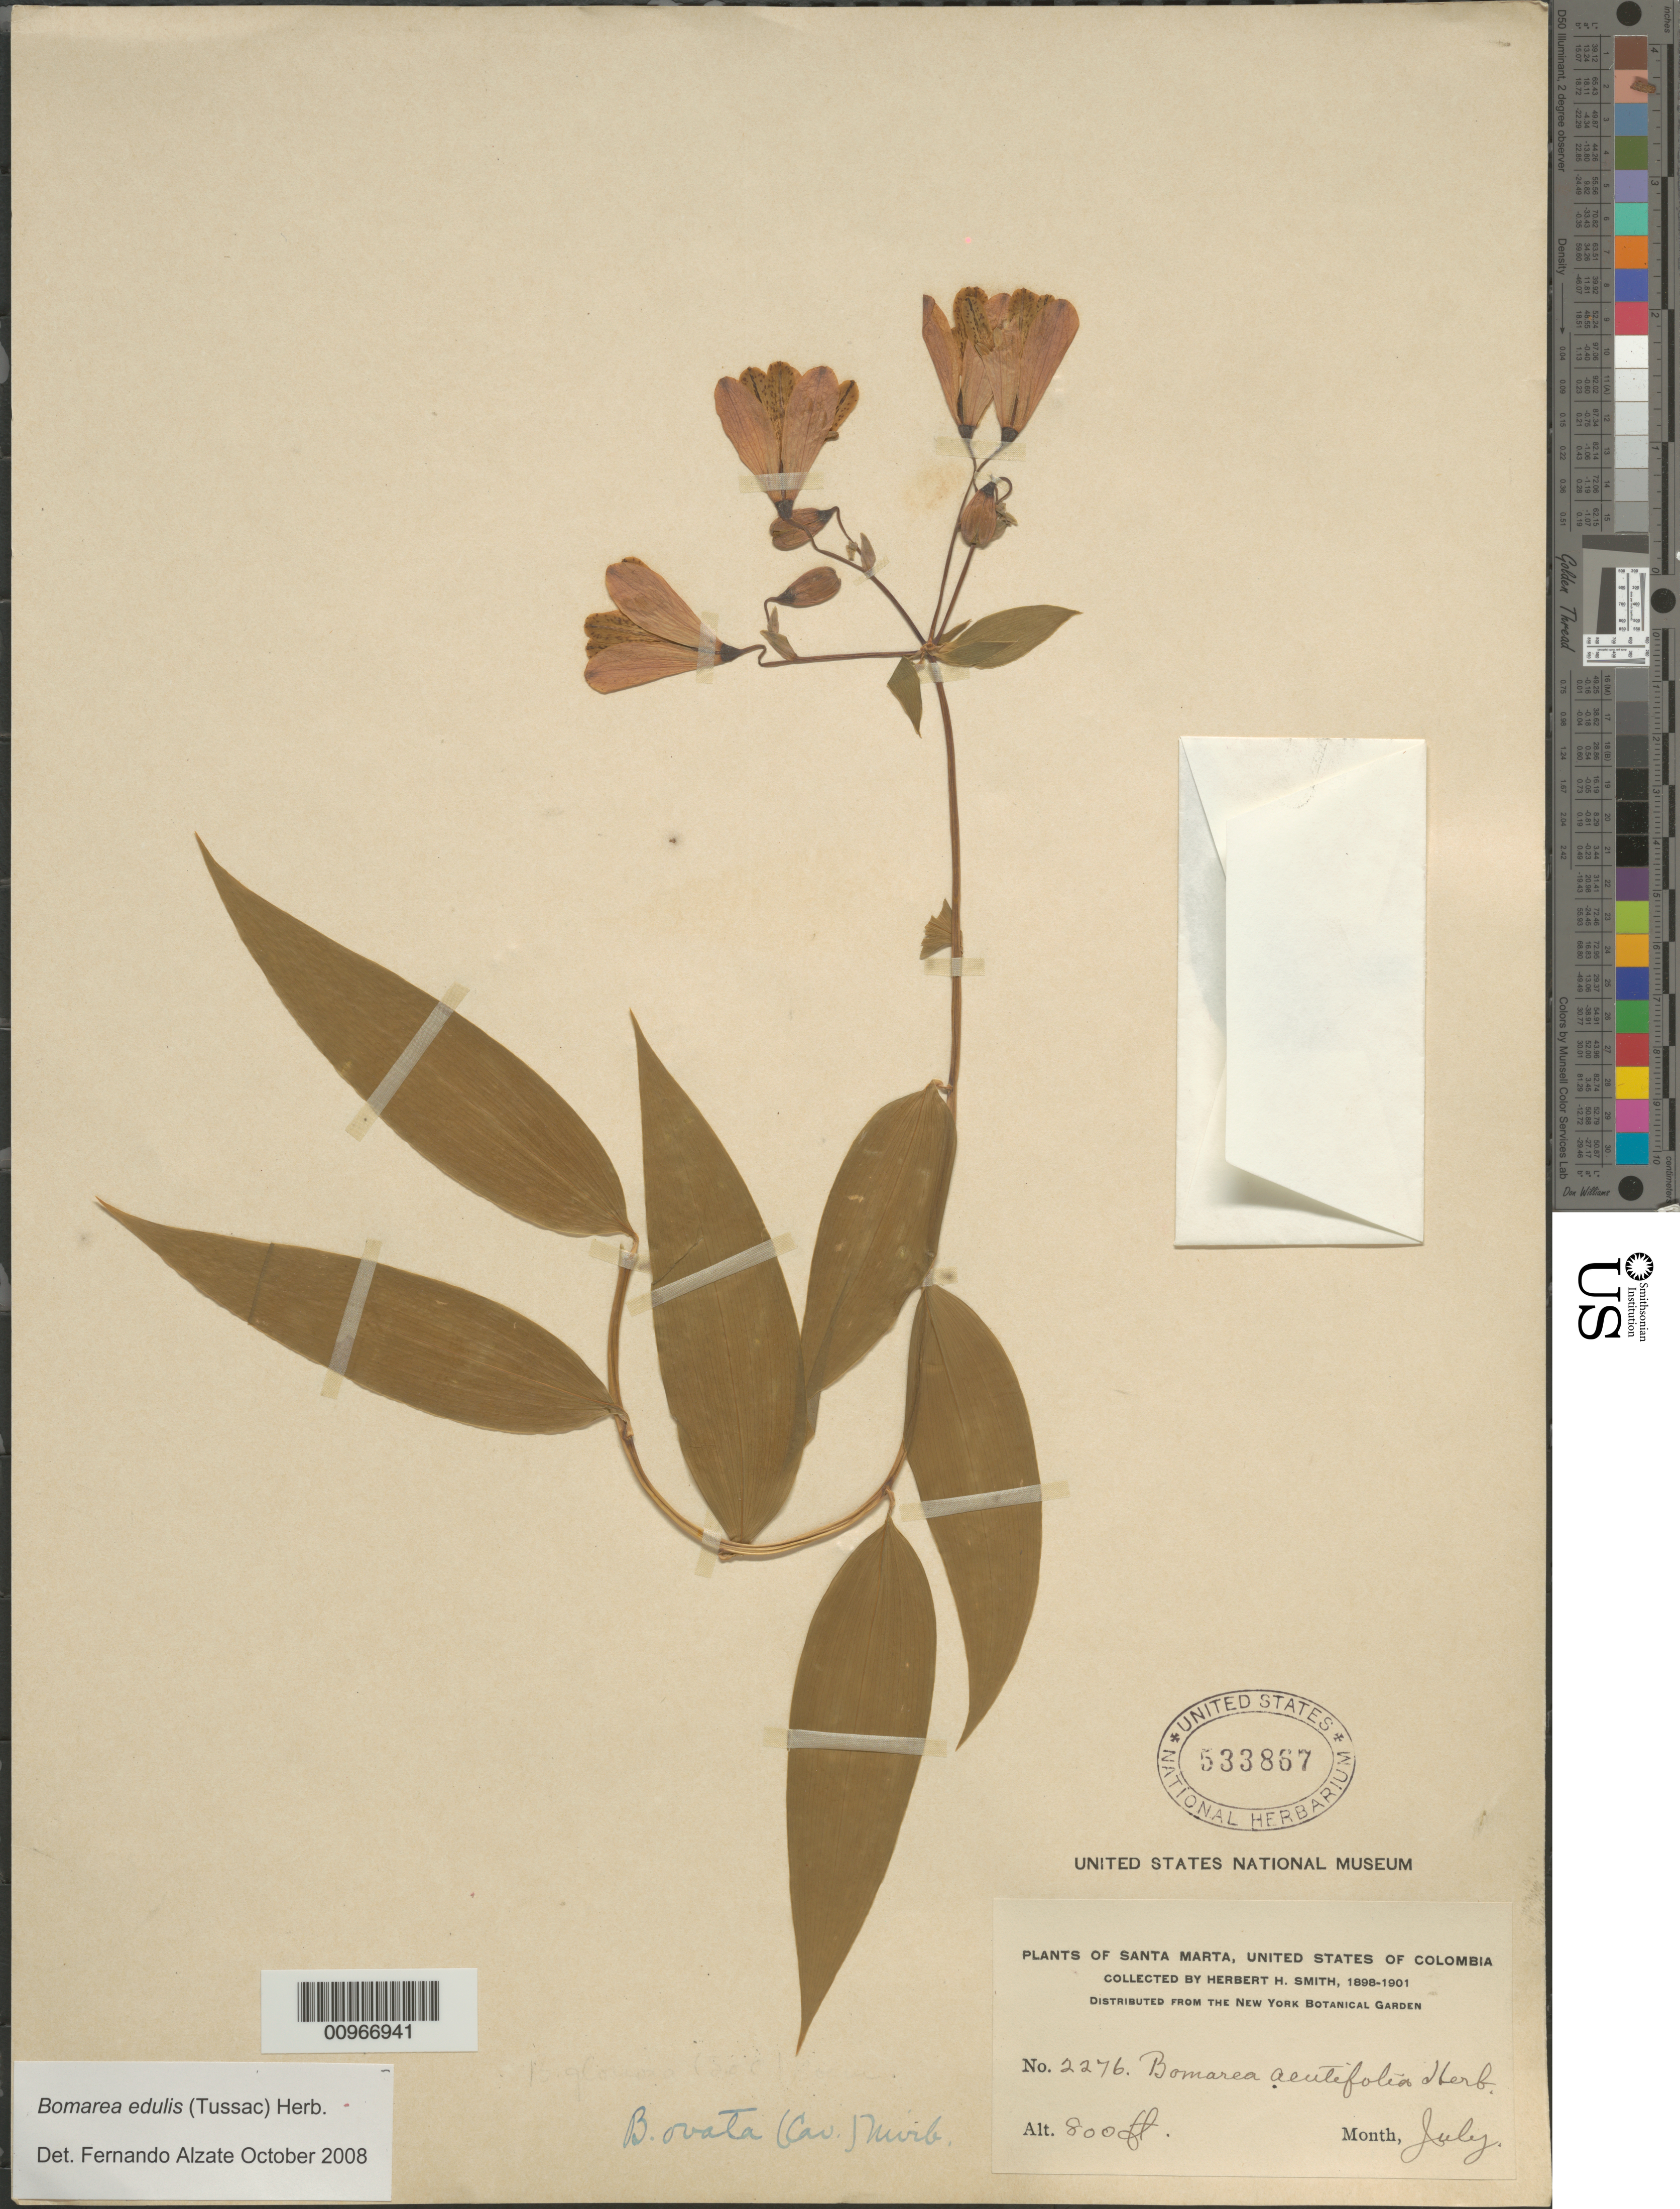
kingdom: Plantae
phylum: Tracheophyta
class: Liliopsida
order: Liliales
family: Alstroemeriaceae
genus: Bomarea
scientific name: Bomarea edulis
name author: (Tussac) Herb.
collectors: Herbert H. Smith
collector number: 2276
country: Colombia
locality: Santa Marta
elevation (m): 244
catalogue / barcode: US 533867